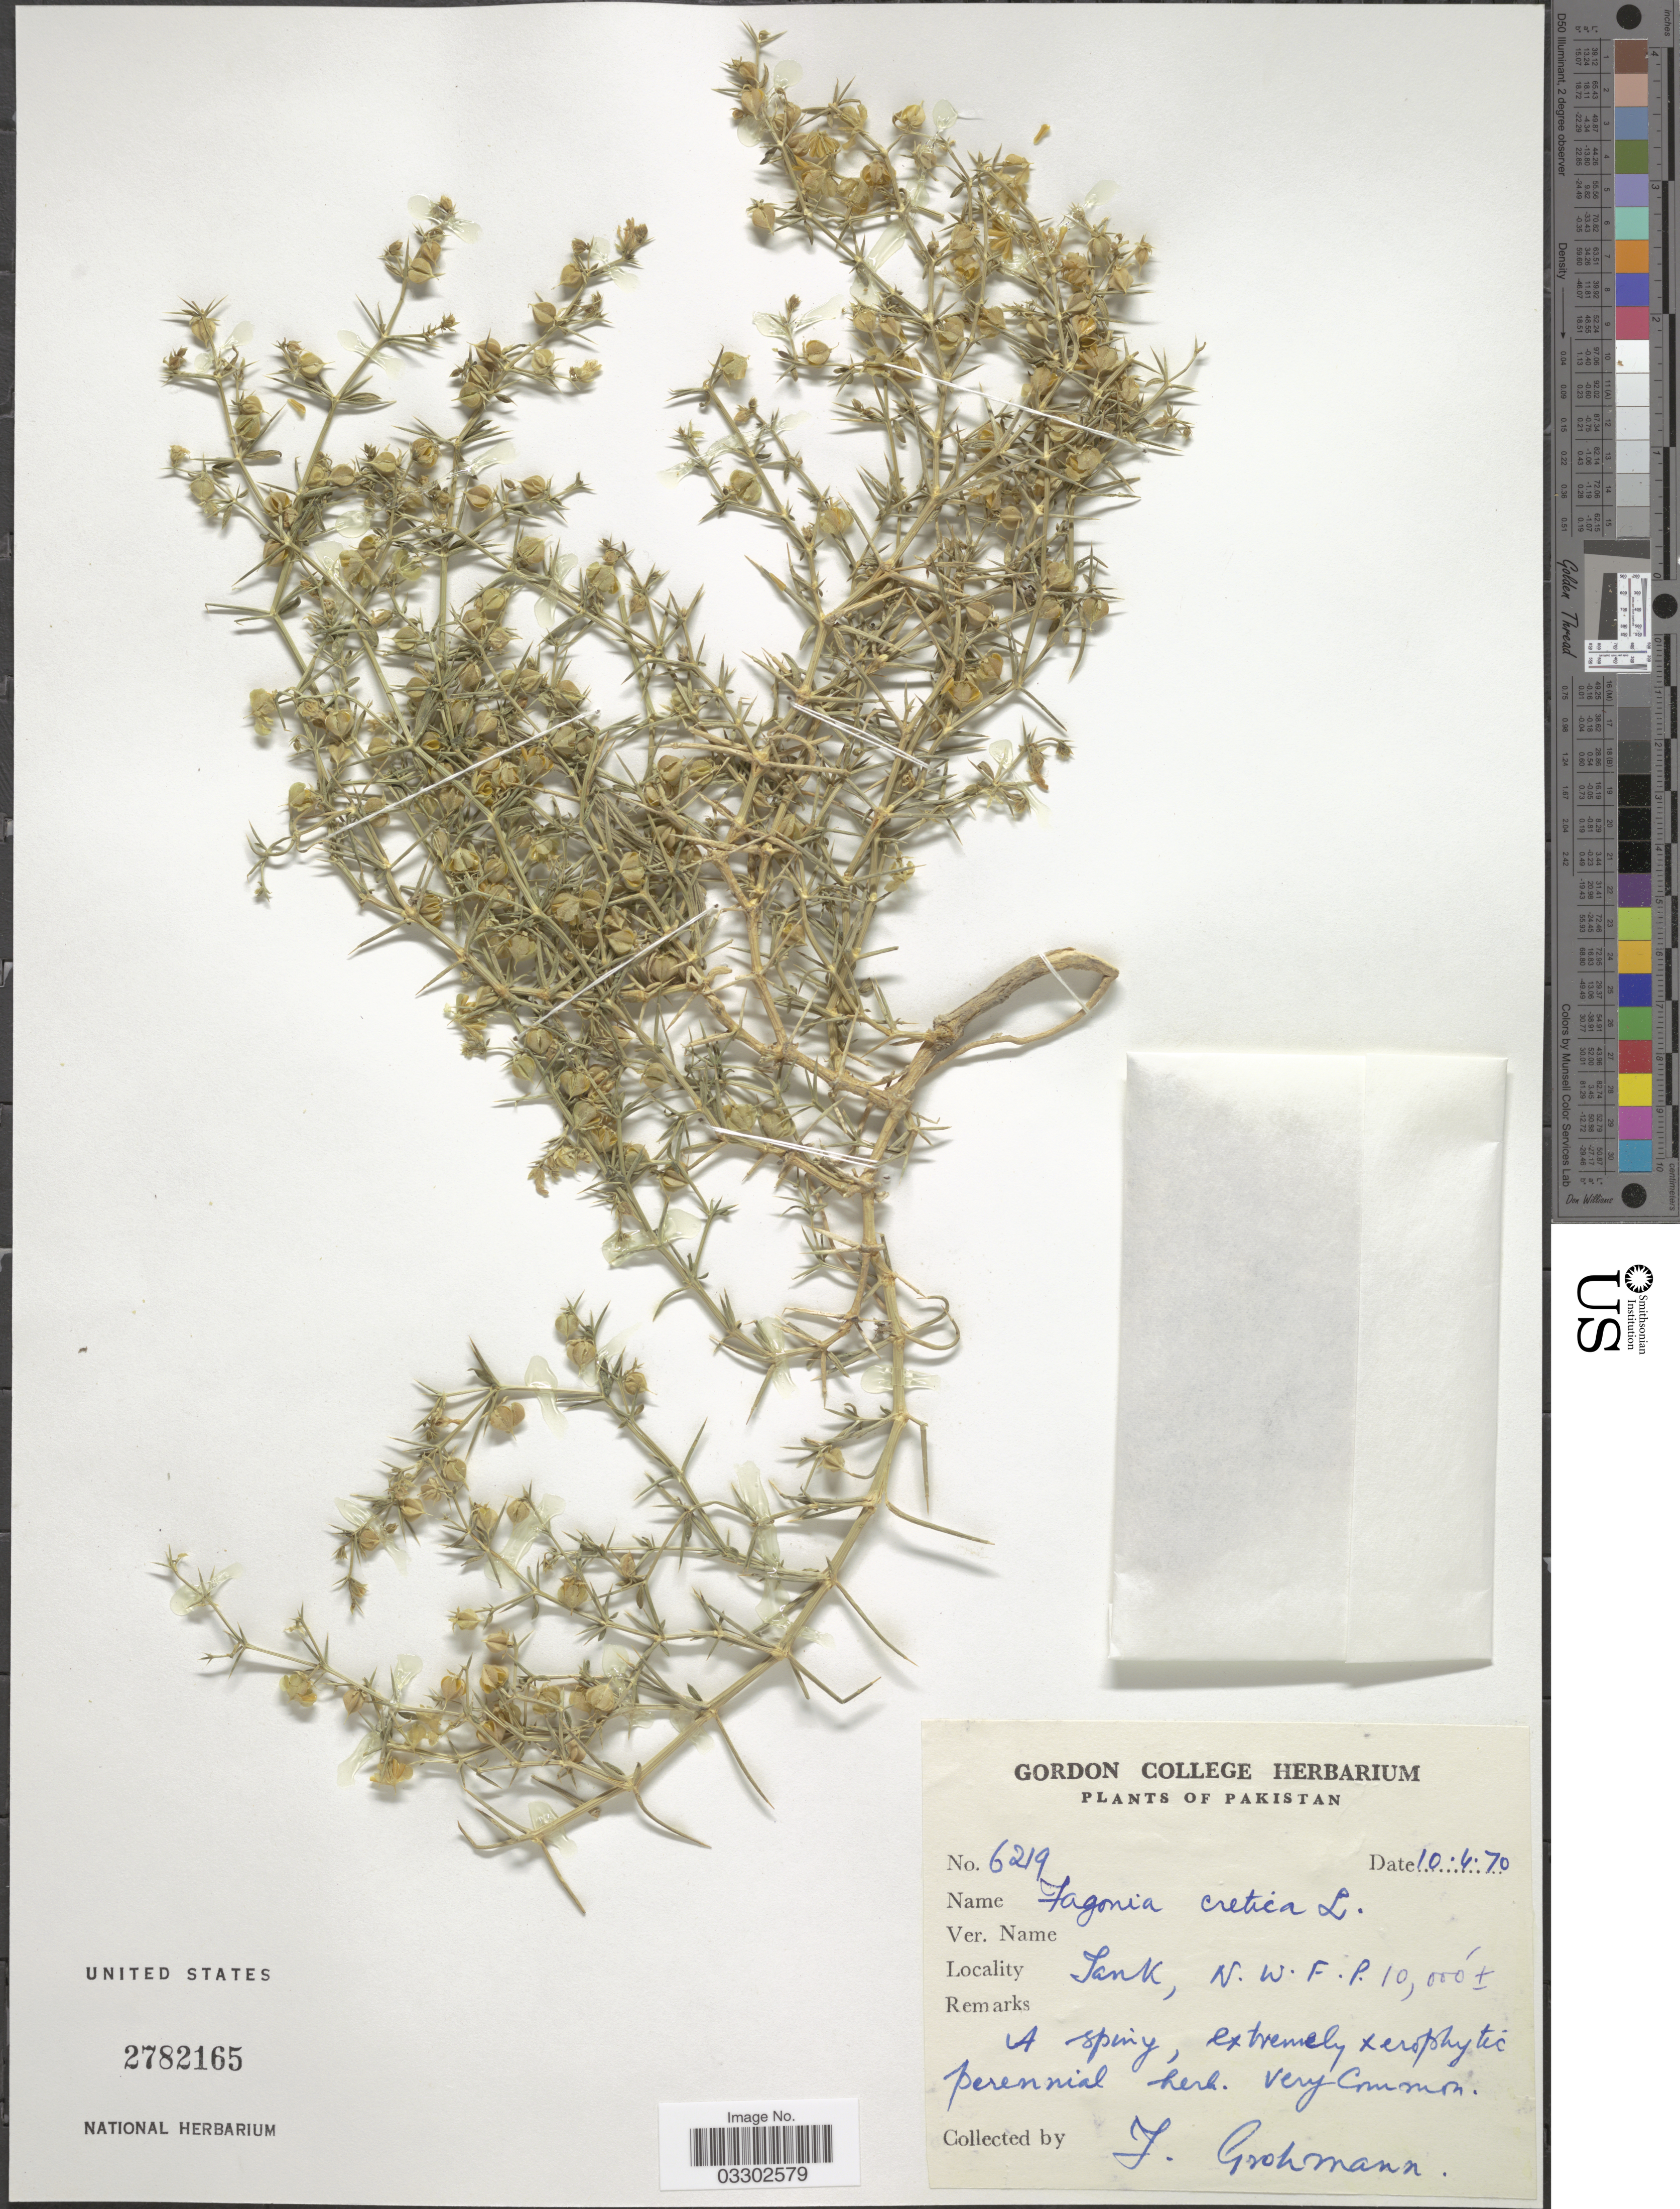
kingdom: Plantae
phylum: Tracheophyta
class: Magnoliopsida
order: Zygophyllales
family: Zygophyllaceae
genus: Fagonia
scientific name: Fagonia cretica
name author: L.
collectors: F. Grohmann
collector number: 6219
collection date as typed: Transcribed d/m/y: 10/4/70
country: Pakistan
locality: Tank. N.W.F.P.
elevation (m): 3048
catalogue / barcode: US 2782165